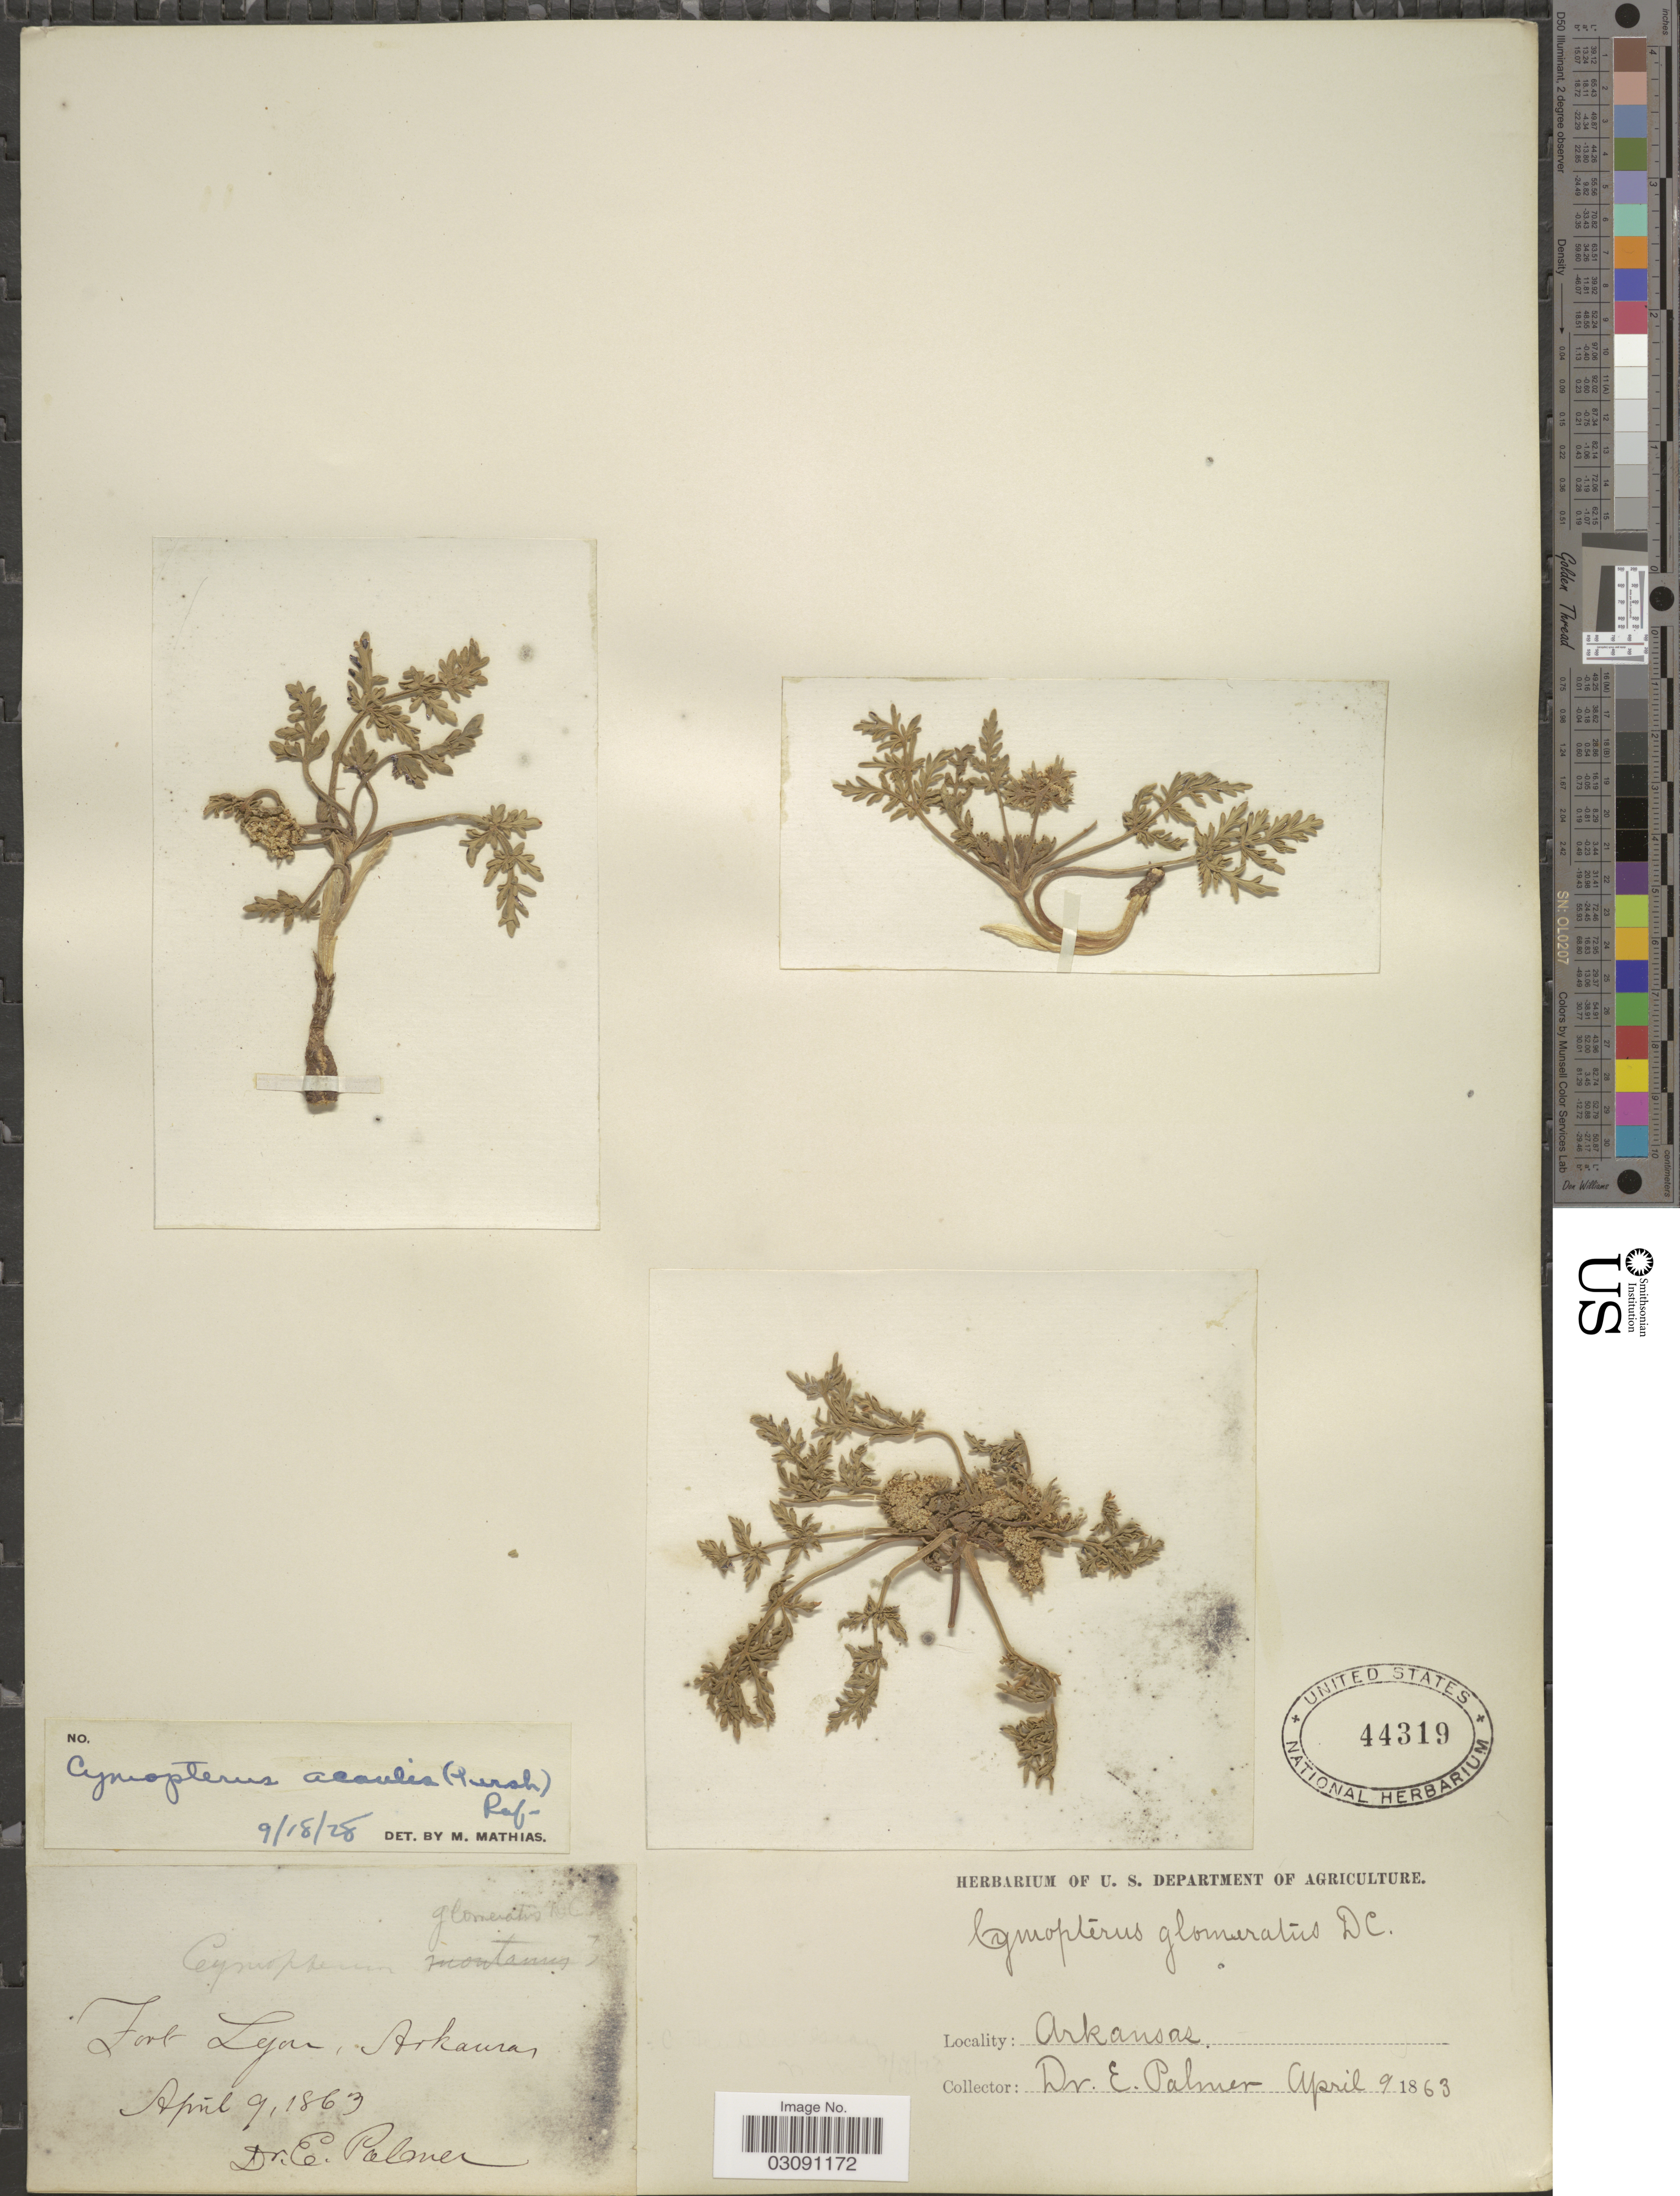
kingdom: Plantae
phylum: Tracheophyta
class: Magnoliopsida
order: Apiales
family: Apiaceae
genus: Cymopterus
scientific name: Cymopterus acaulis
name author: (Pursh) Raf.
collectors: E. Palmer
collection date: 1863-04-09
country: United States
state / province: Arkansas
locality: Fort Lyon.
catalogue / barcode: US 44319